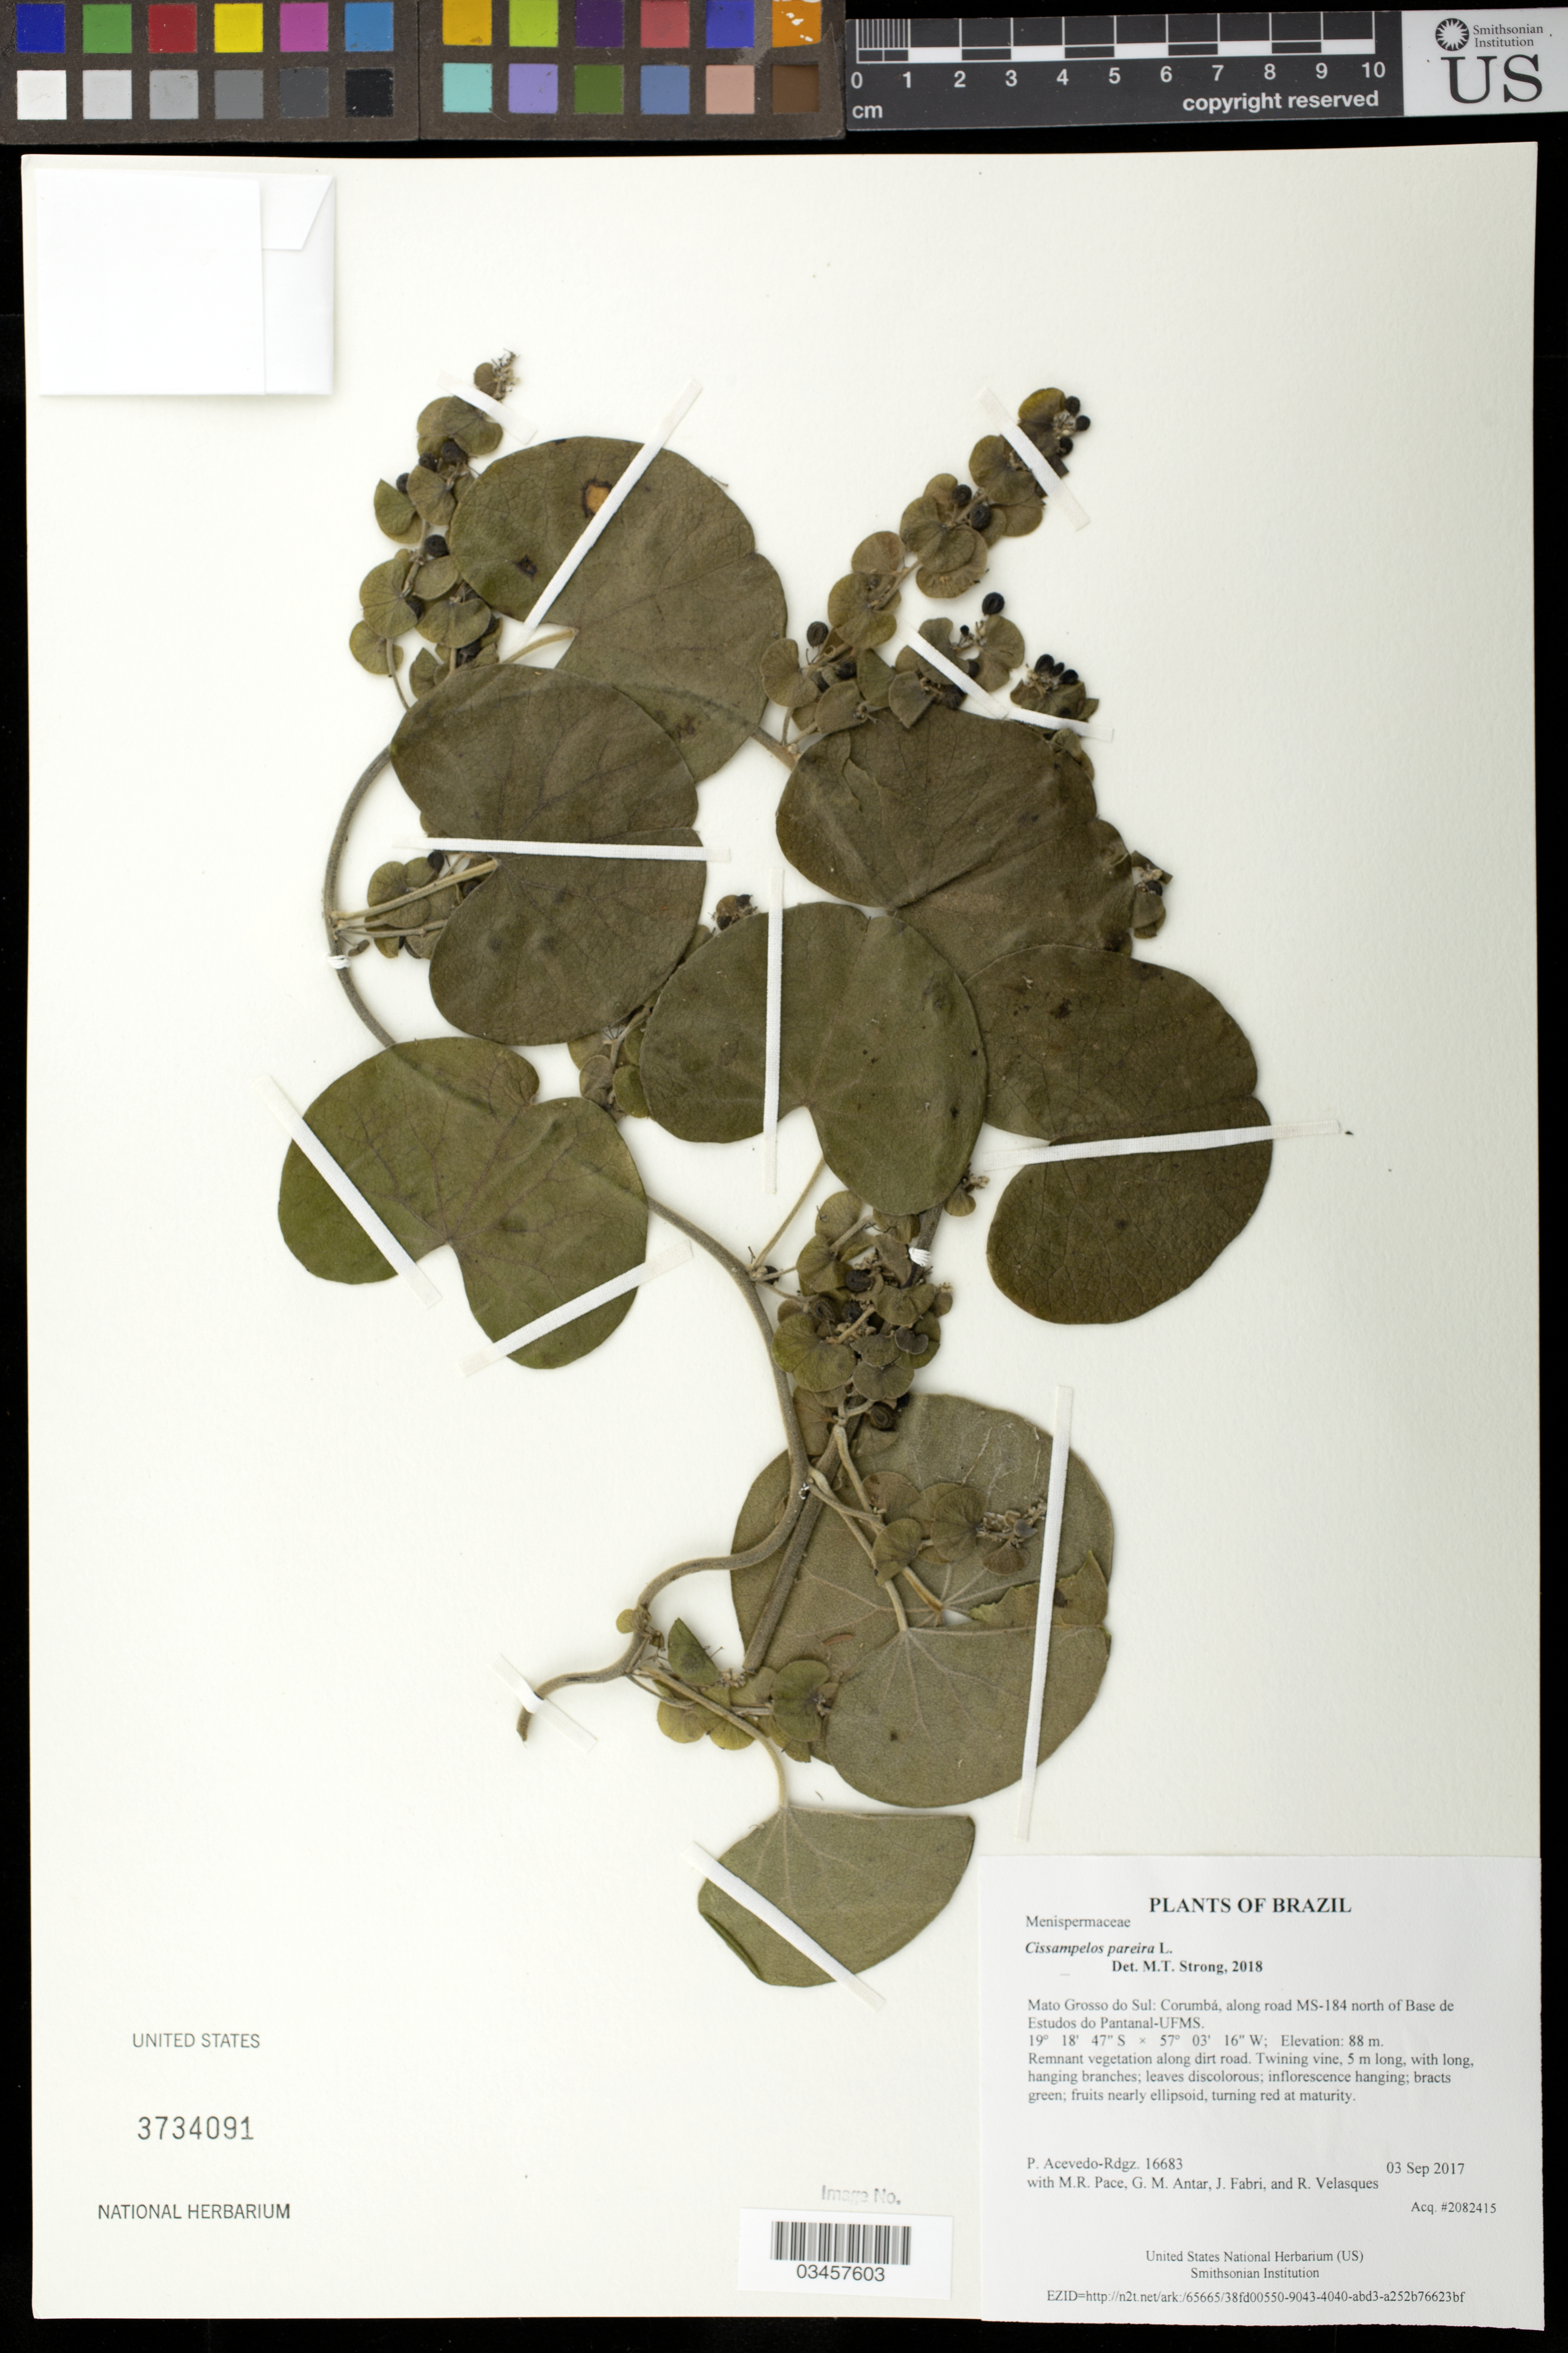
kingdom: Plantae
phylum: Tracheophyta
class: Magnoliopsida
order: Ranunculales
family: Menispermaceae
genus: Cissampelos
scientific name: Cissampelos pareira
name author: L.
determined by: Strong, Mark T., (BOT), Smithsonian Institution - National Museum of Natural History (UNITED STATES)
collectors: P. Acevedo-Rodr., M. R. Pace, G. M. Antar, J. Fabri & R. Velasques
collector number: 16683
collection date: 2017-09-03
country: Brazil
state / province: Mato Grosso do Sul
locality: Corumbá, along road MS-184 north of Base de Estudos do Pantanal-UFMS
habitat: Remnant vegetation along dirt road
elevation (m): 88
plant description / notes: US, NY, MO, K, RB, B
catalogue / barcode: US 3734091